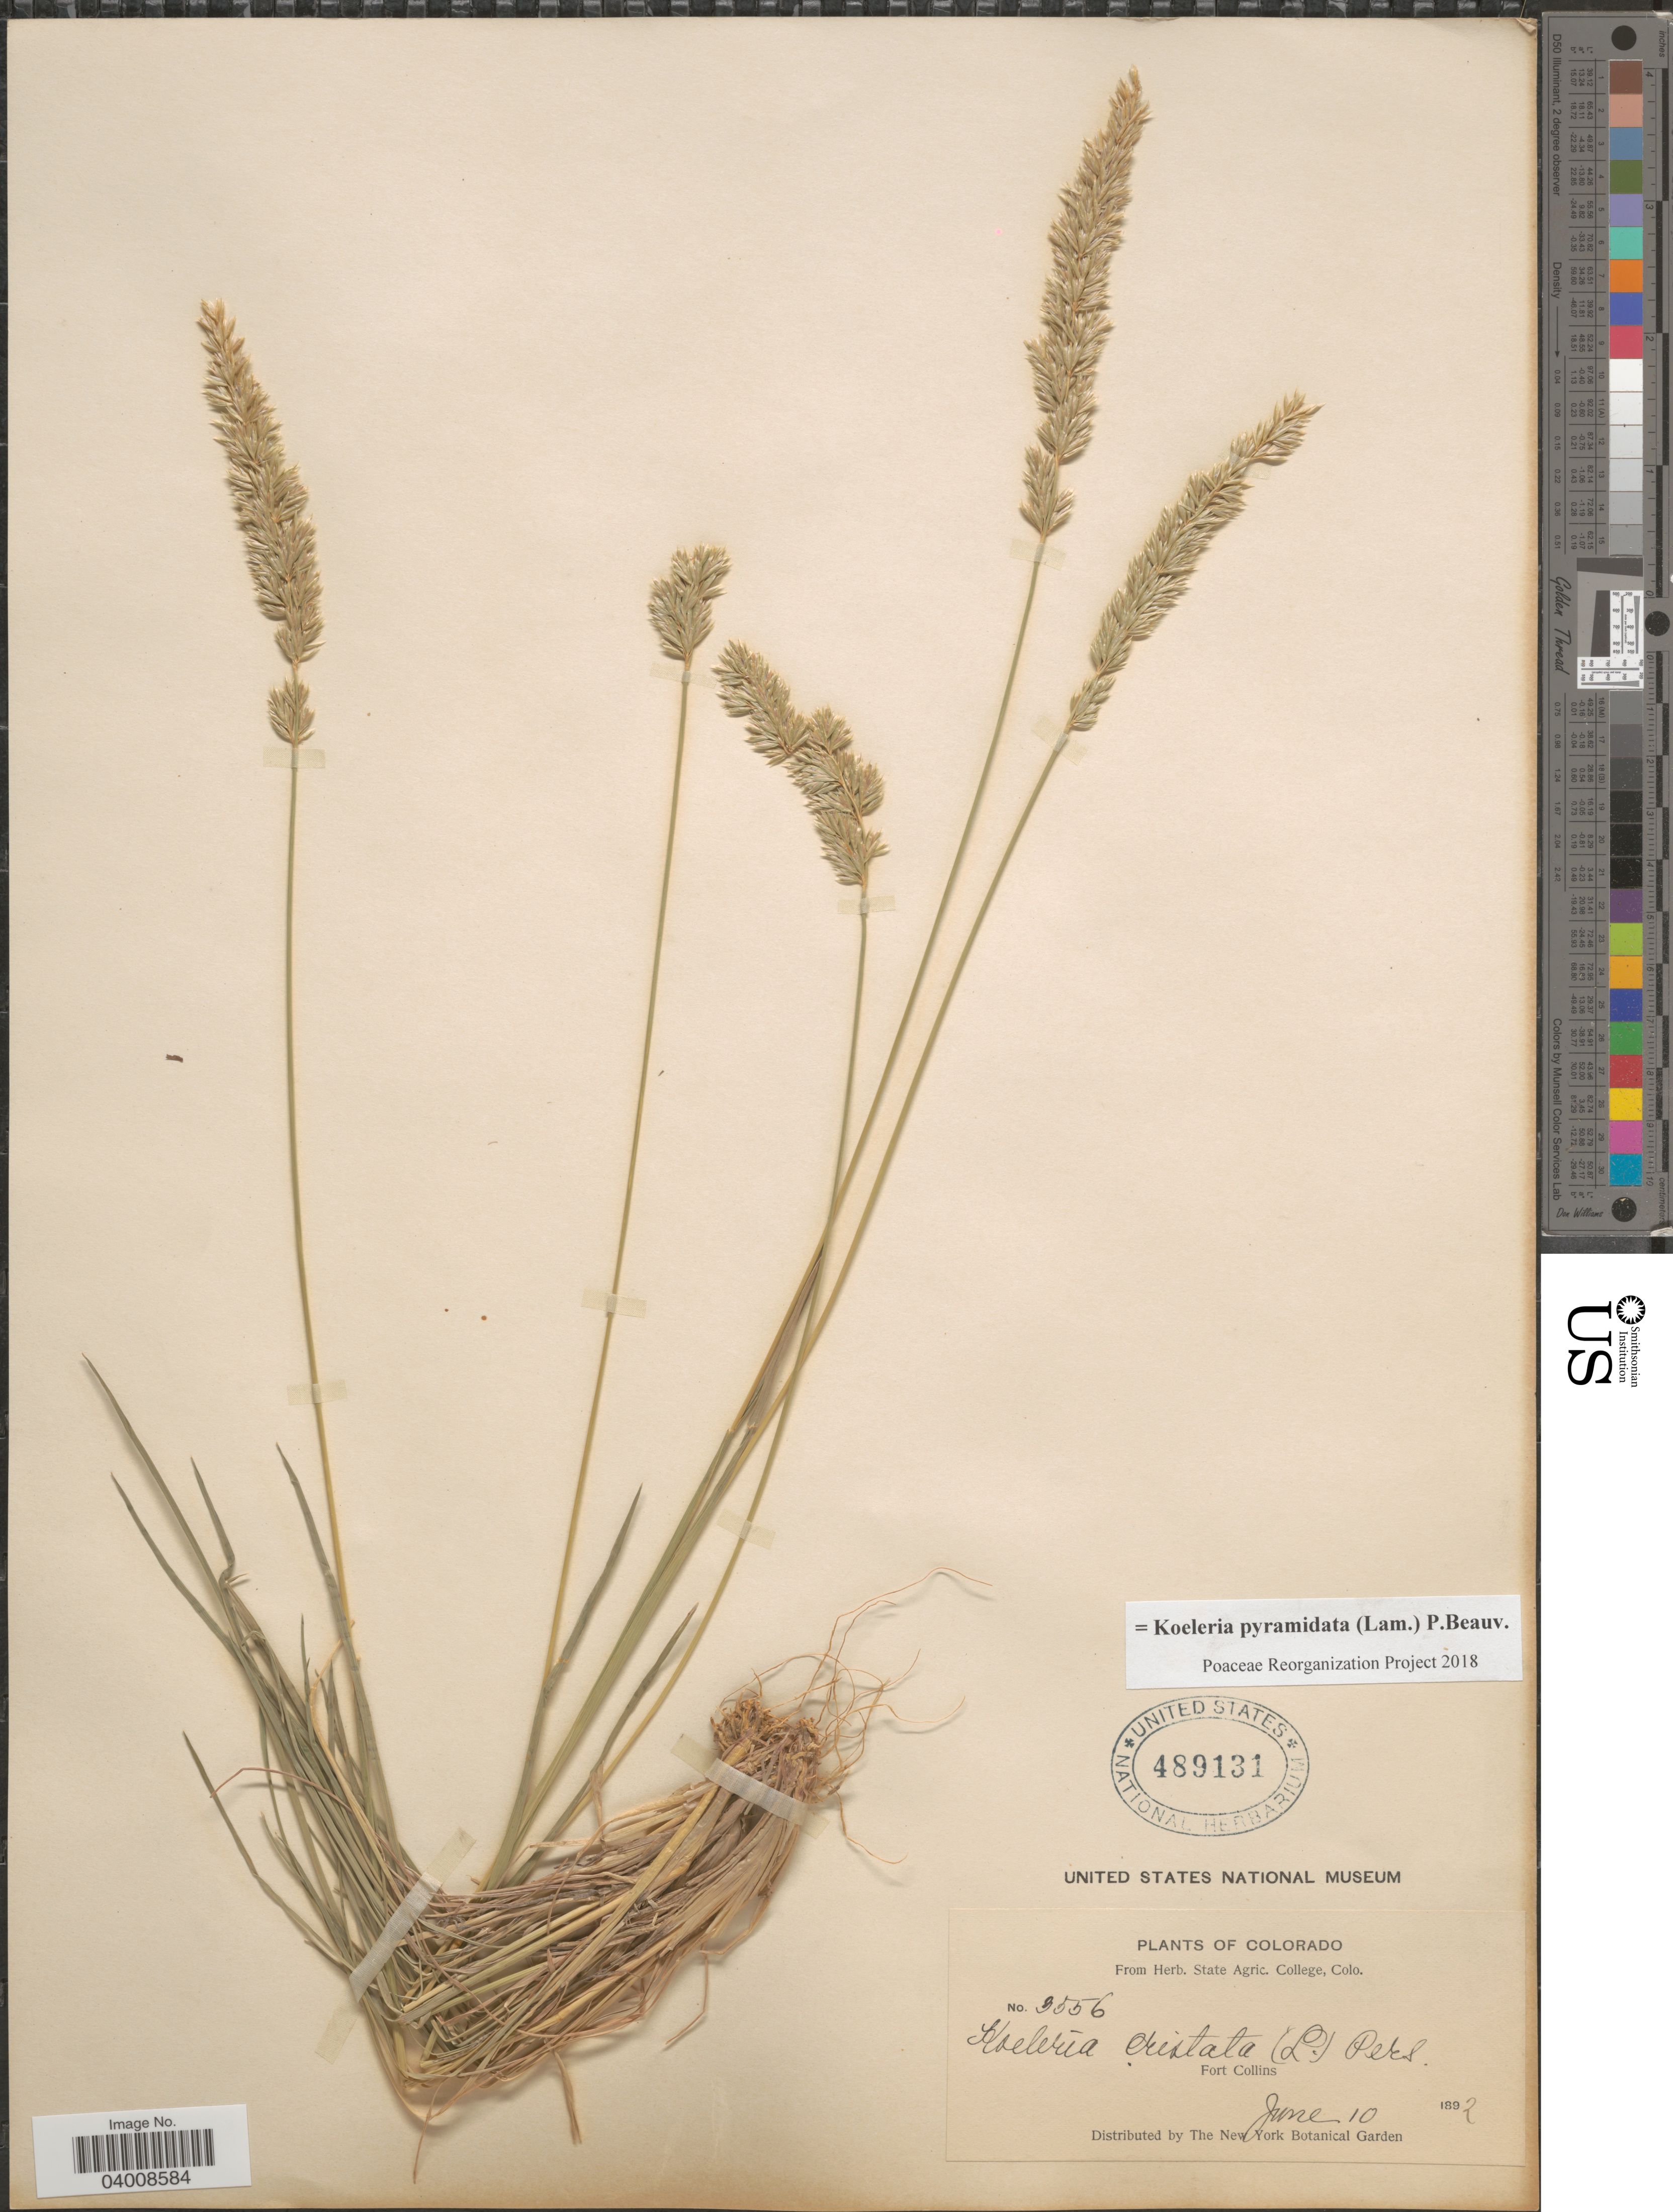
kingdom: Plantae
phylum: Tracheophyta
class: Liliopsida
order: Poales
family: Poaceae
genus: Koeleria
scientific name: Koeleria pyramidata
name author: (Lam.) P. Beauv.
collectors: ex herb. State Agric. College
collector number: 3556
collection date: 1892-06-10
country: United States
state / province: Colorado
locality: Fort Collins.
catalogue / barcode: US 489131